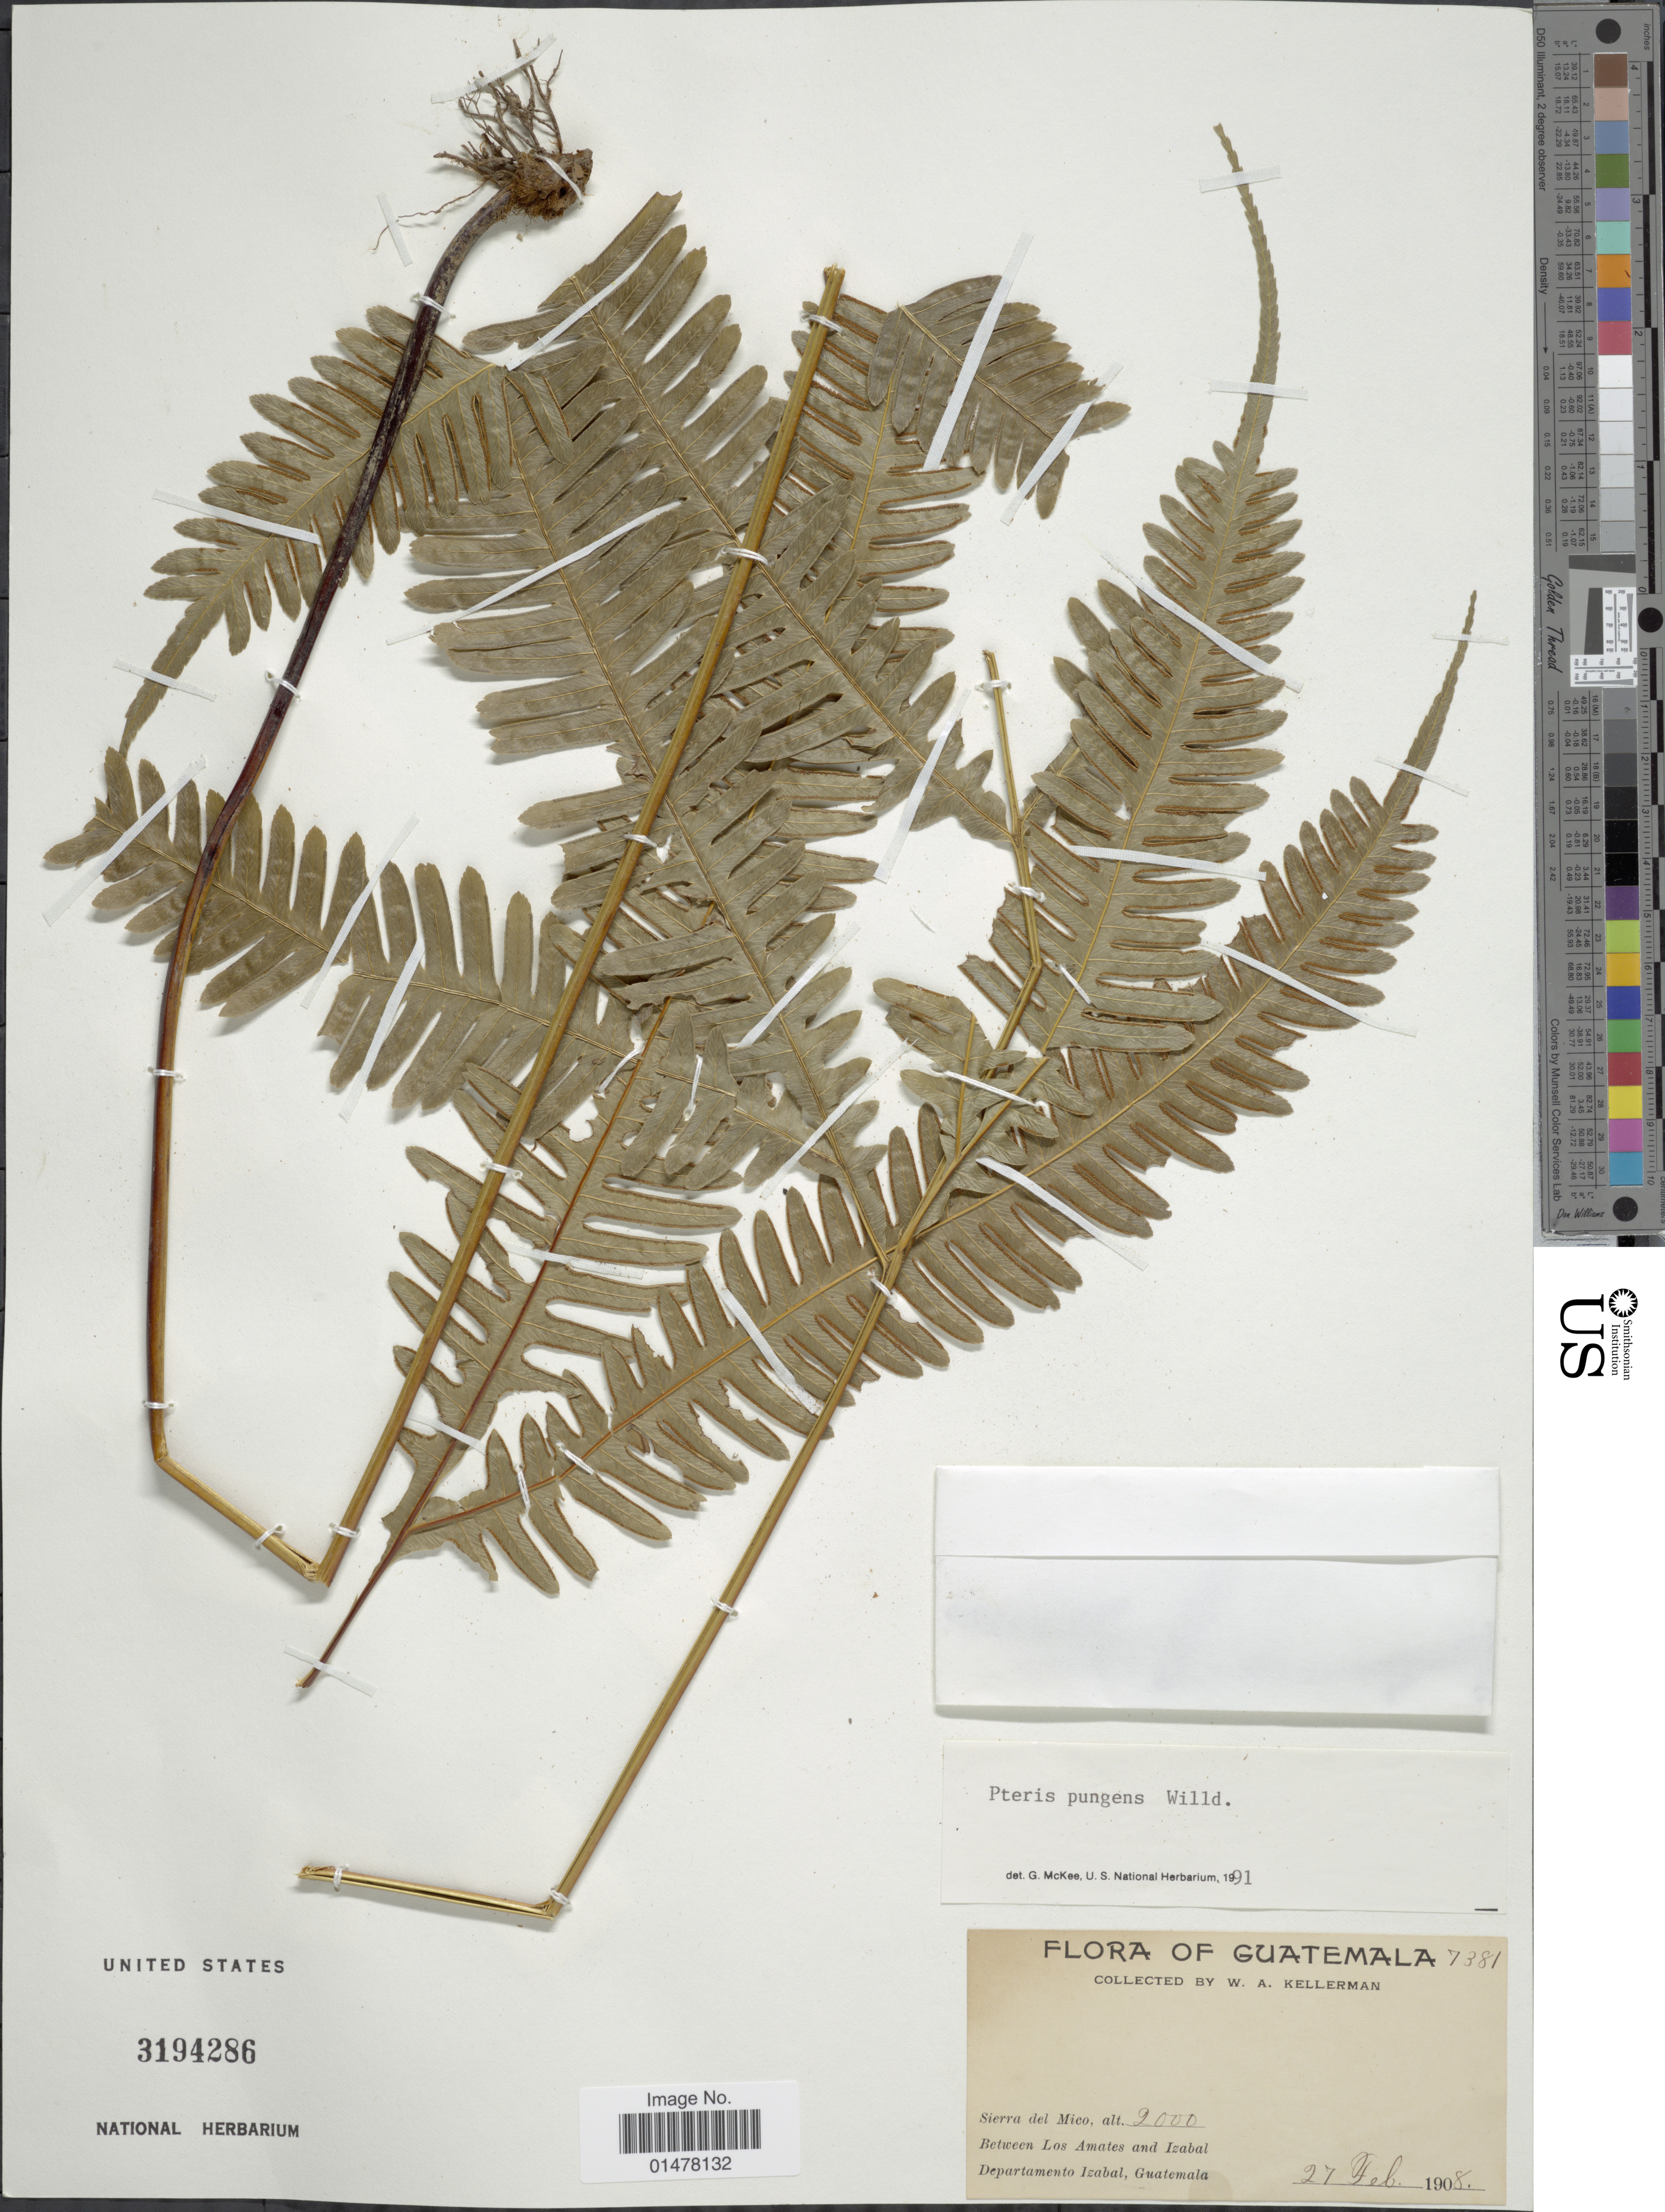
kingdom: Plantae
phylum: Tracheophyta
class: Polypodiopsida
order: Polypodiales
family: Pteridaceae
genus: Pteris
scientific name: Pteris pungens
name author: Willd.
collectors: W. Kellerman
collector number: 7381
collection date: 1908-02-27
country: Guatemala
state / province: Izabal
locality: Flora of Guatemala, Sierra del Mico, between Los Amates and Izabal, department Izabal, Guatemala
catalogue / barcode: US 3194286